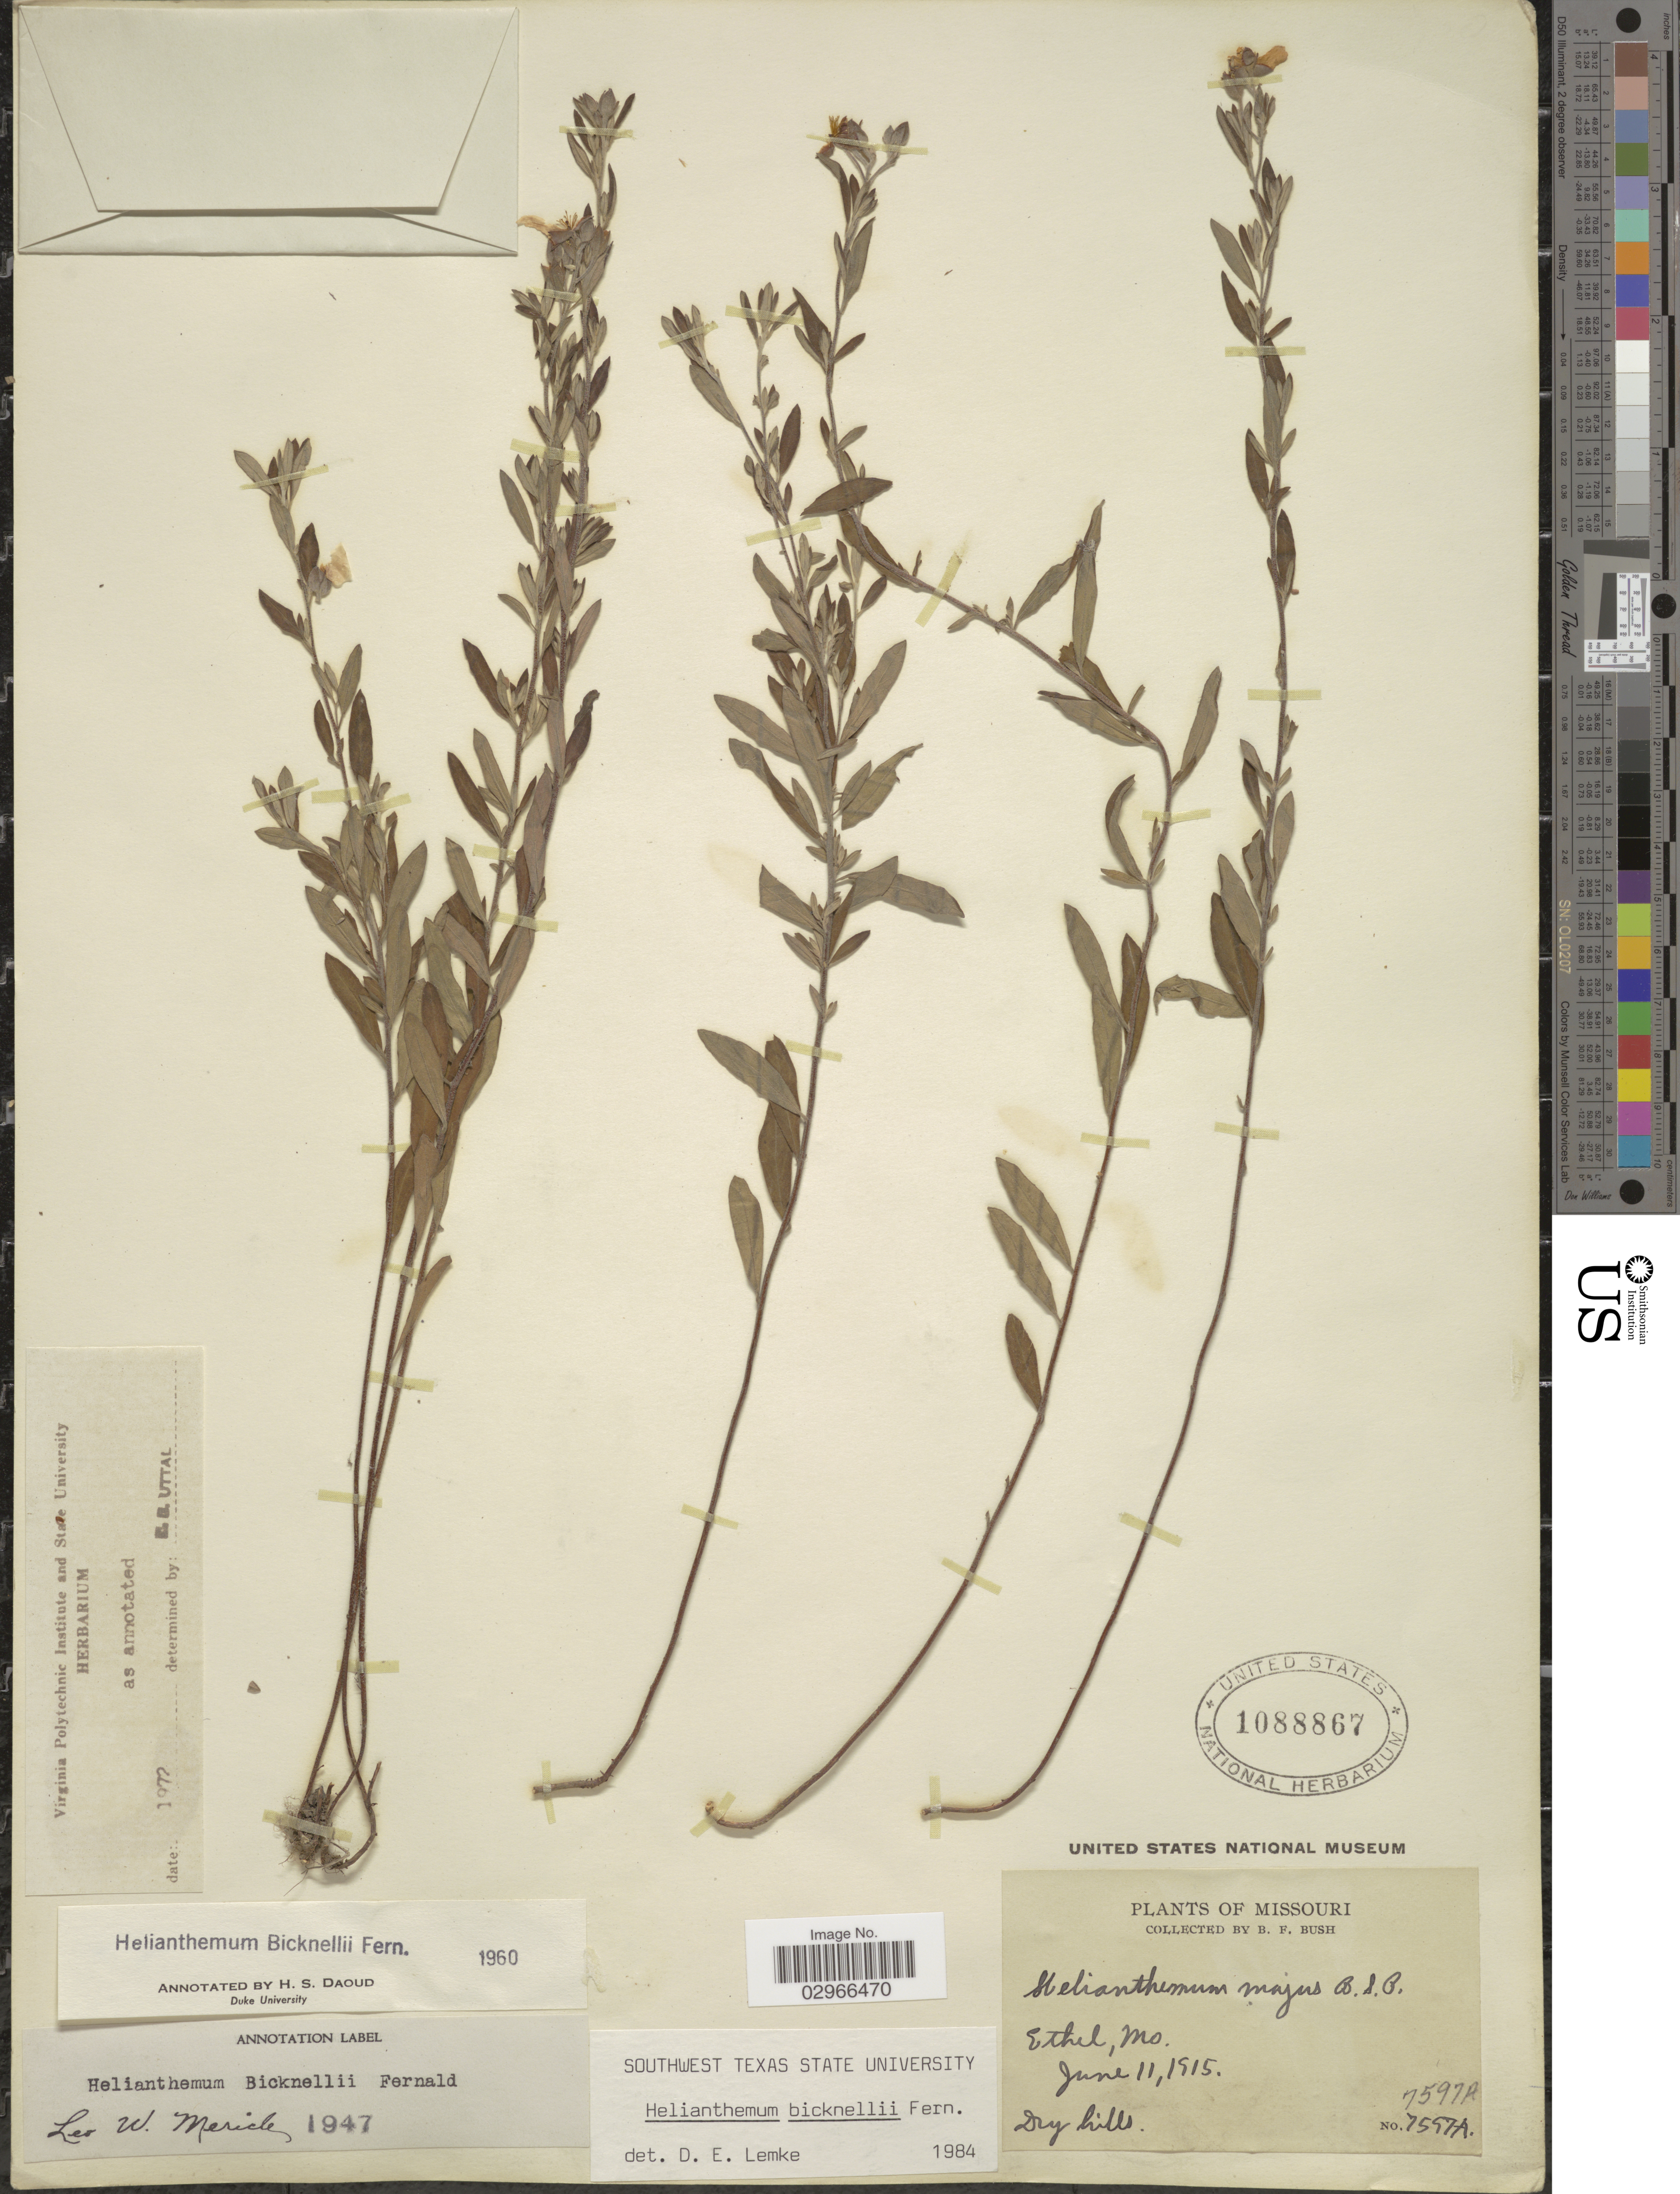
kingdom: Plantae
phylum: Tracheophyta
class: Magnoliopsida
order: Malvales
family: Cistaceae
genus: Helianthemum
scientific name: Helianthemum bicknellii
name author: Fernald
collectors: B. F. Bush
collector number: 7597A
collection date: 1915-06-11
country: United States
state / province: Missouri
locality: Ethel, Mo.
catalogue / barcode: US 1088867